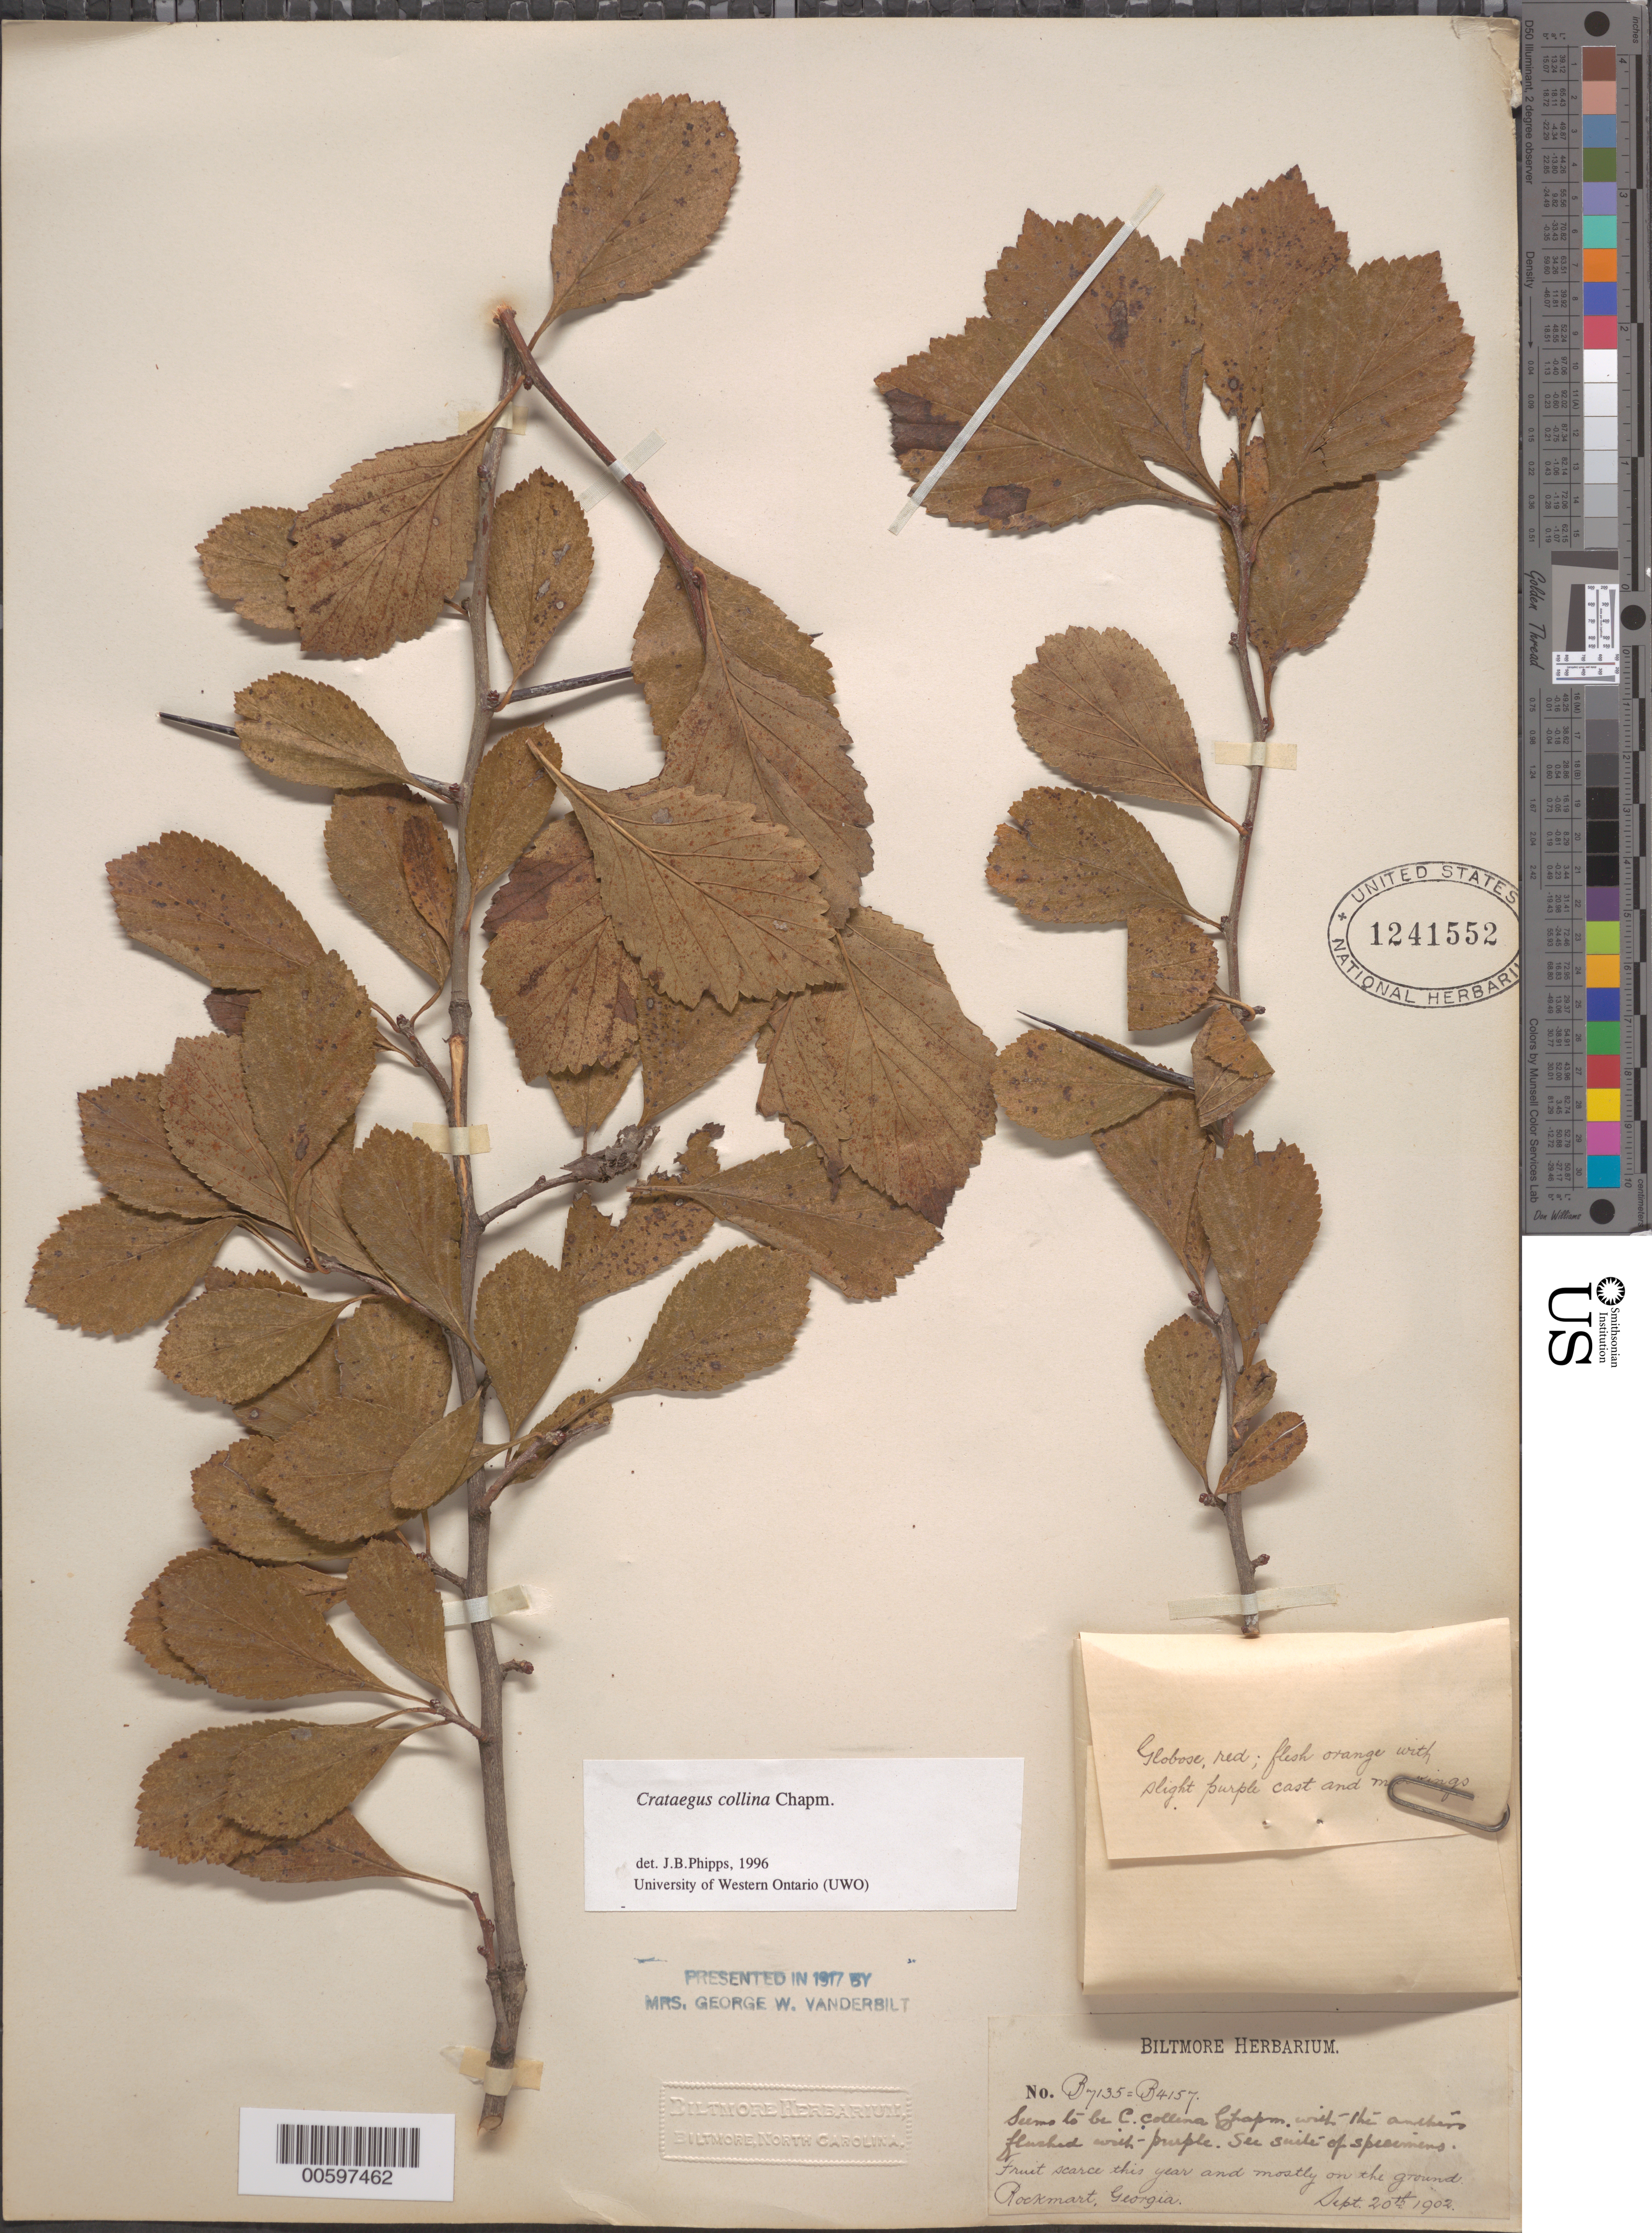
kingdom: Plantae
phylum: Tracheophyta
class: Magnoliopsida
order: Rosales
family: Rosaceae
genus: Crataegus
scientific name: Crataegus collina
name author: Chapm.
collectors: ex herb. Biltmore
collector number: B7135 = B4157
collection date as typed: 20 Sep 1902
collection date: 1902-09-20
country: United States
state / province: Georgia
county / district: Polk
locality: Rockmart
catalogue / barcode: US 1241552